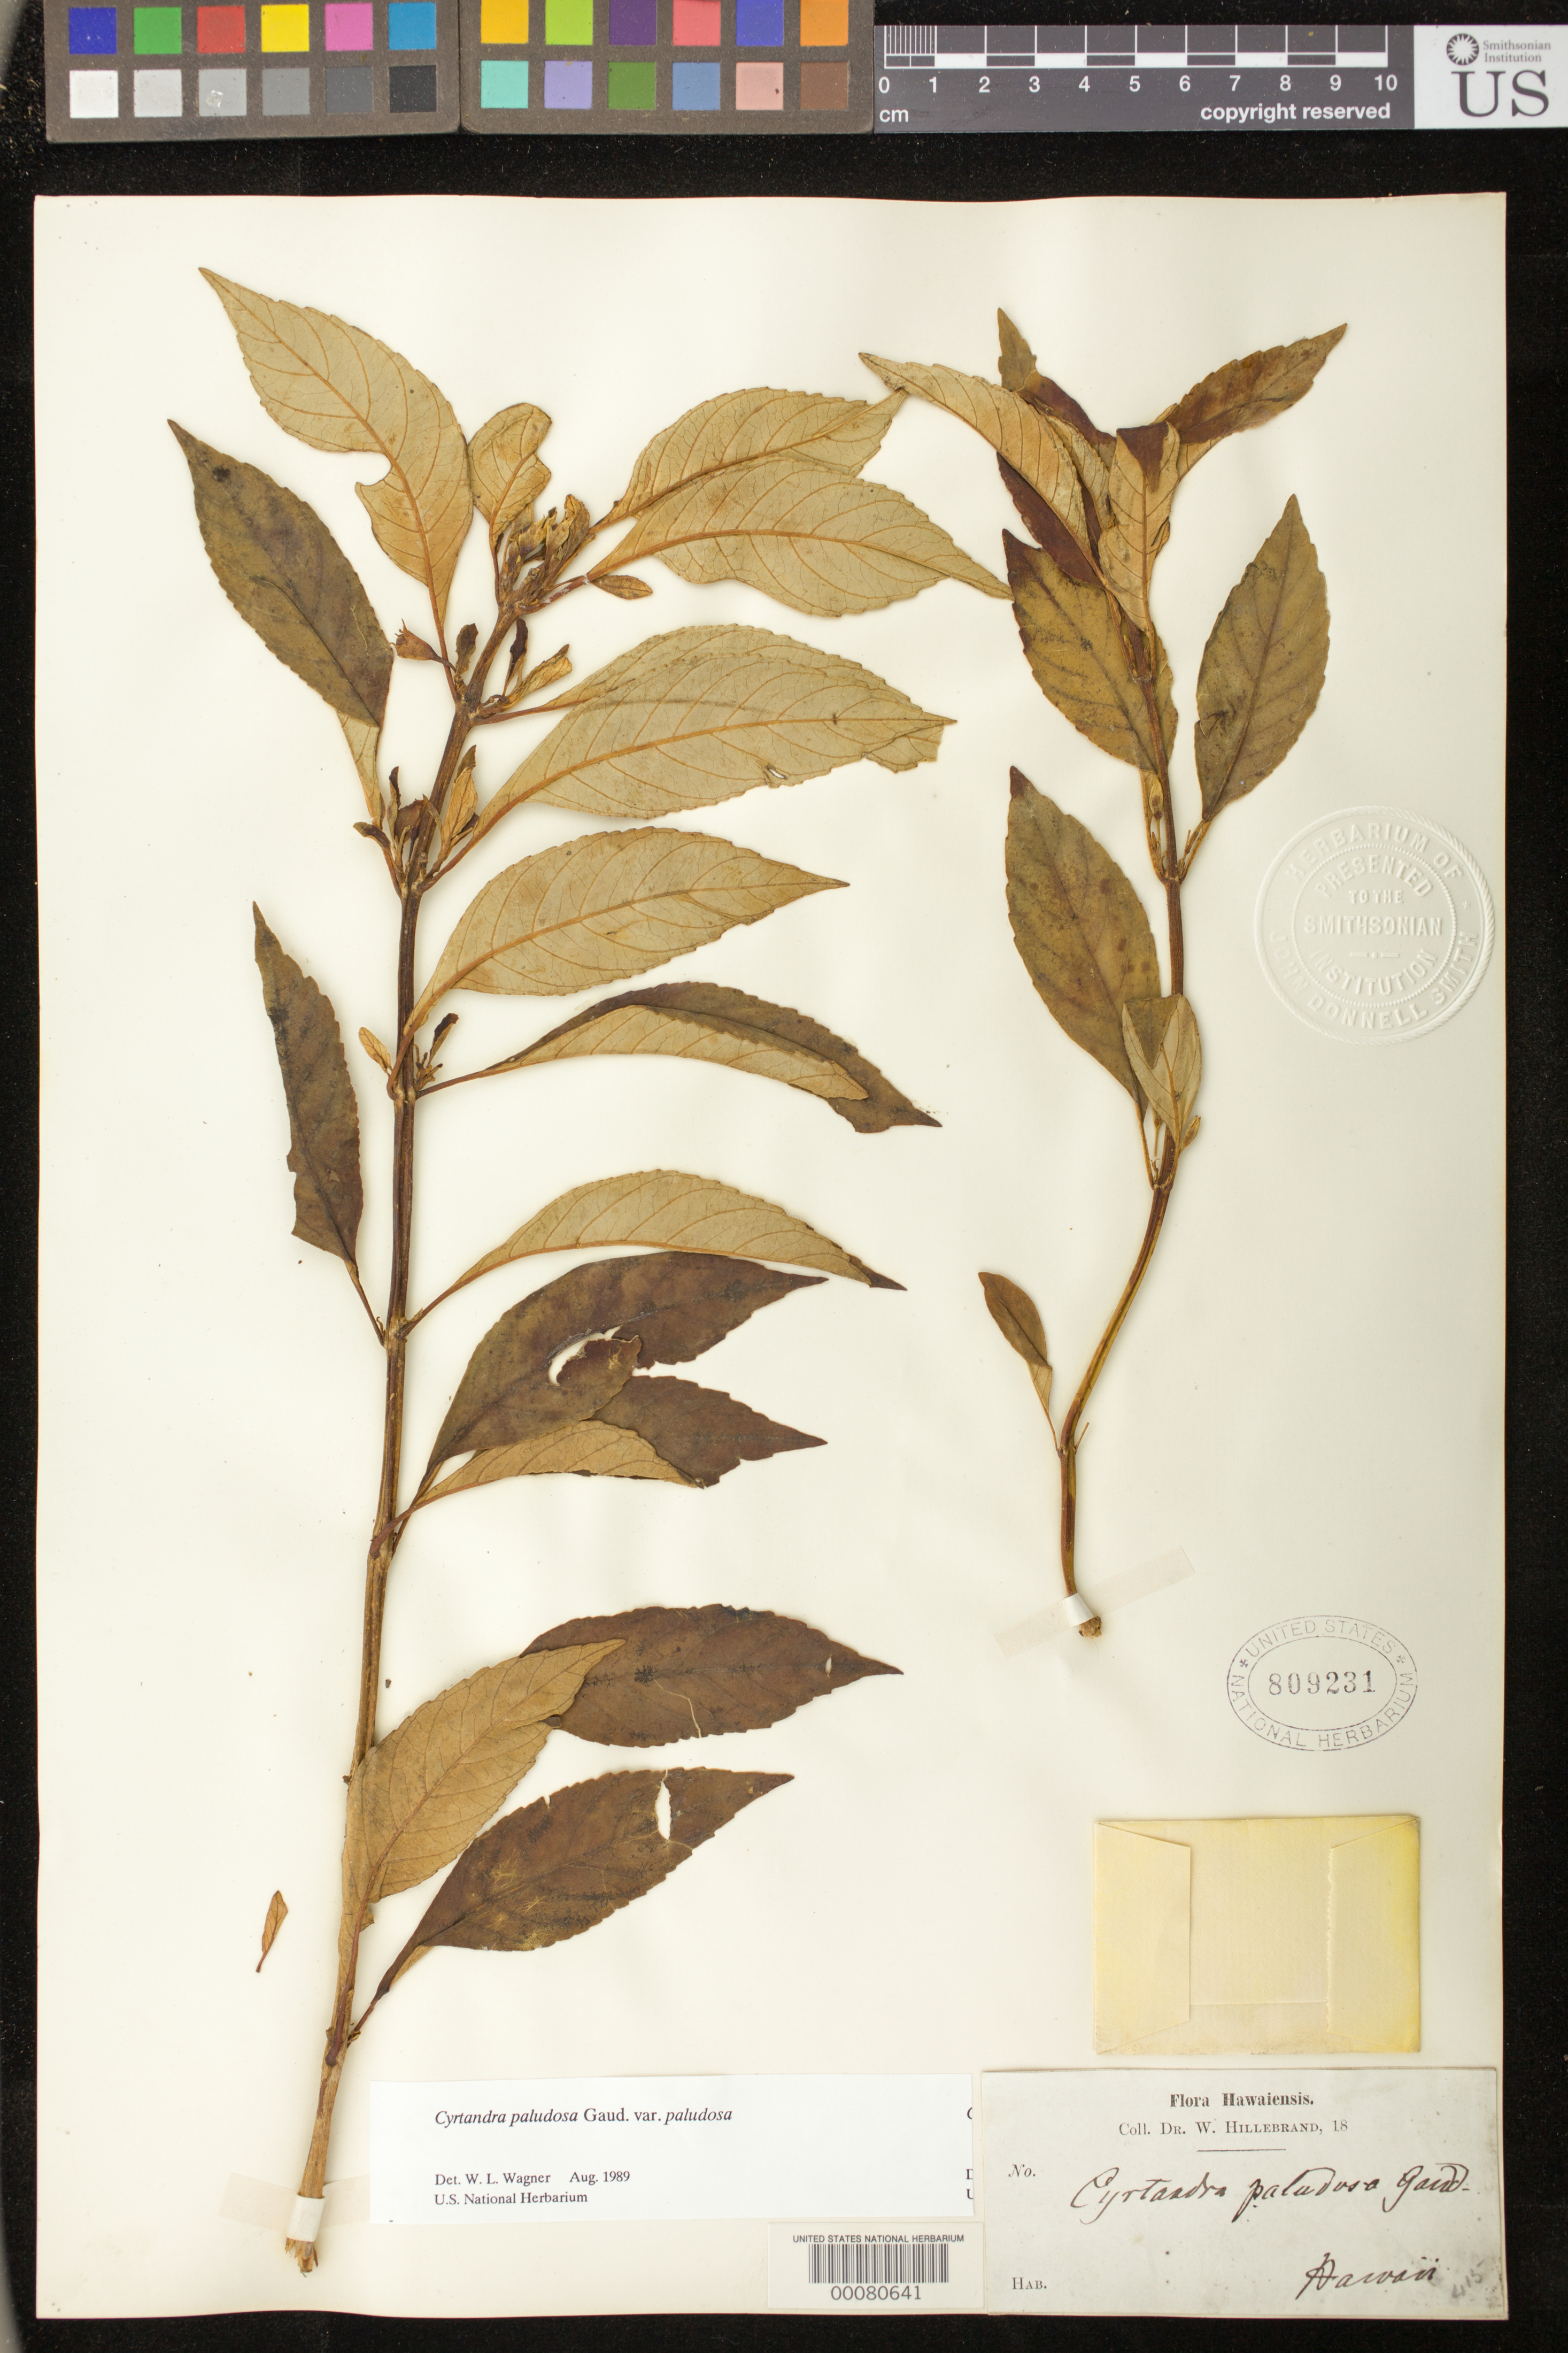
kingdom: Plantae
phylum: Tracheophyta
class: Magnoliopsida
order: Lamiales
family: Gesneriaceae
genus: Cyrtandra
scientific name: Cyrtandra paludosa var. paludosa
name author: Gaudich.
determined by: Wagner, W. L., (BOT), Smithsonian Institution - National Museum of Natural History (UNITED STATES)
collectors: W. Hillebrand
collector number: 415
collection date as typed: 18--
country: United States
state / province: Hawaii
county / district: Hawaii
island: Hawaii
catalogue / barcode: US 809231